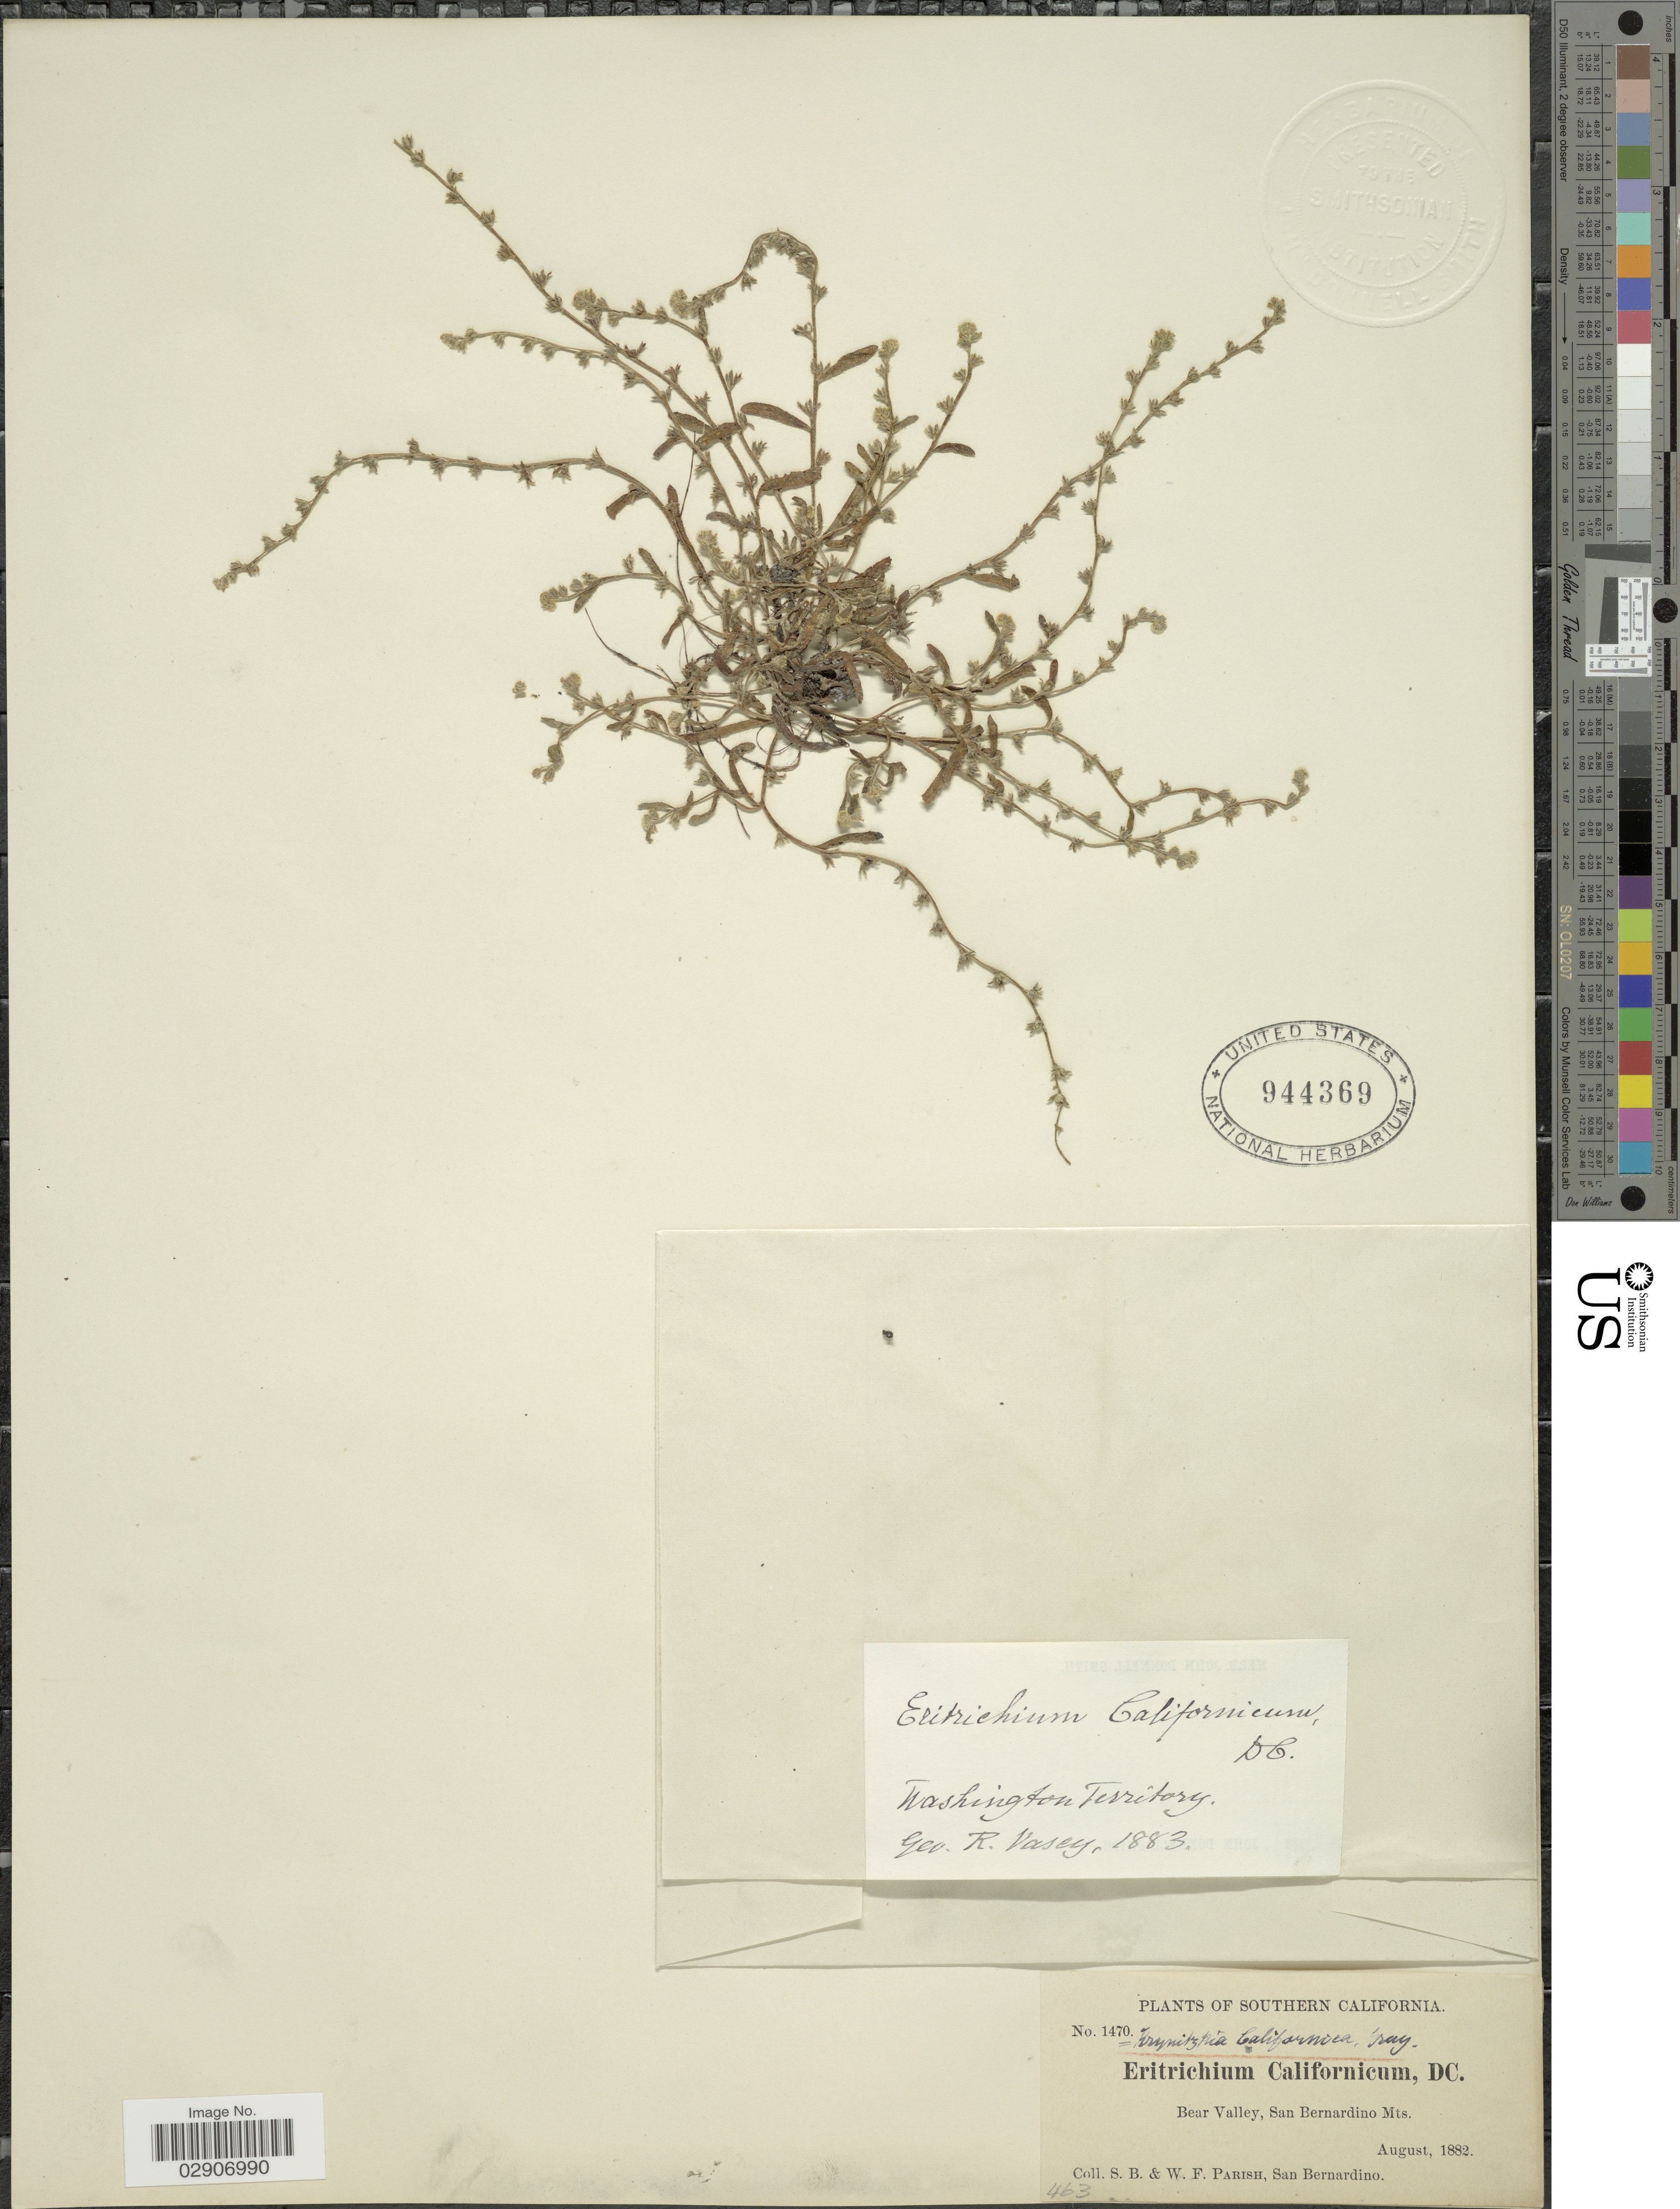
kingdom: Plantae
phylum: Tracheophyta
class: Magnoliopsida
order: Boraginales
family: Boraginaceae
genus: Plagiobothrys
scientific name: Plagiobothrys scouleri var. scouleri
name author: (Hook. & Arn.) I.M. Johnst.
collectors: S. B. Parish & W. F. Parish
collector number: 1470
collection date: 1882-08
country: United States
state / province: California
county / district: San Bernardino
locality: Southern California. Bear Valley, San Bernardino Mts.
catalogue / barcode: US 944369